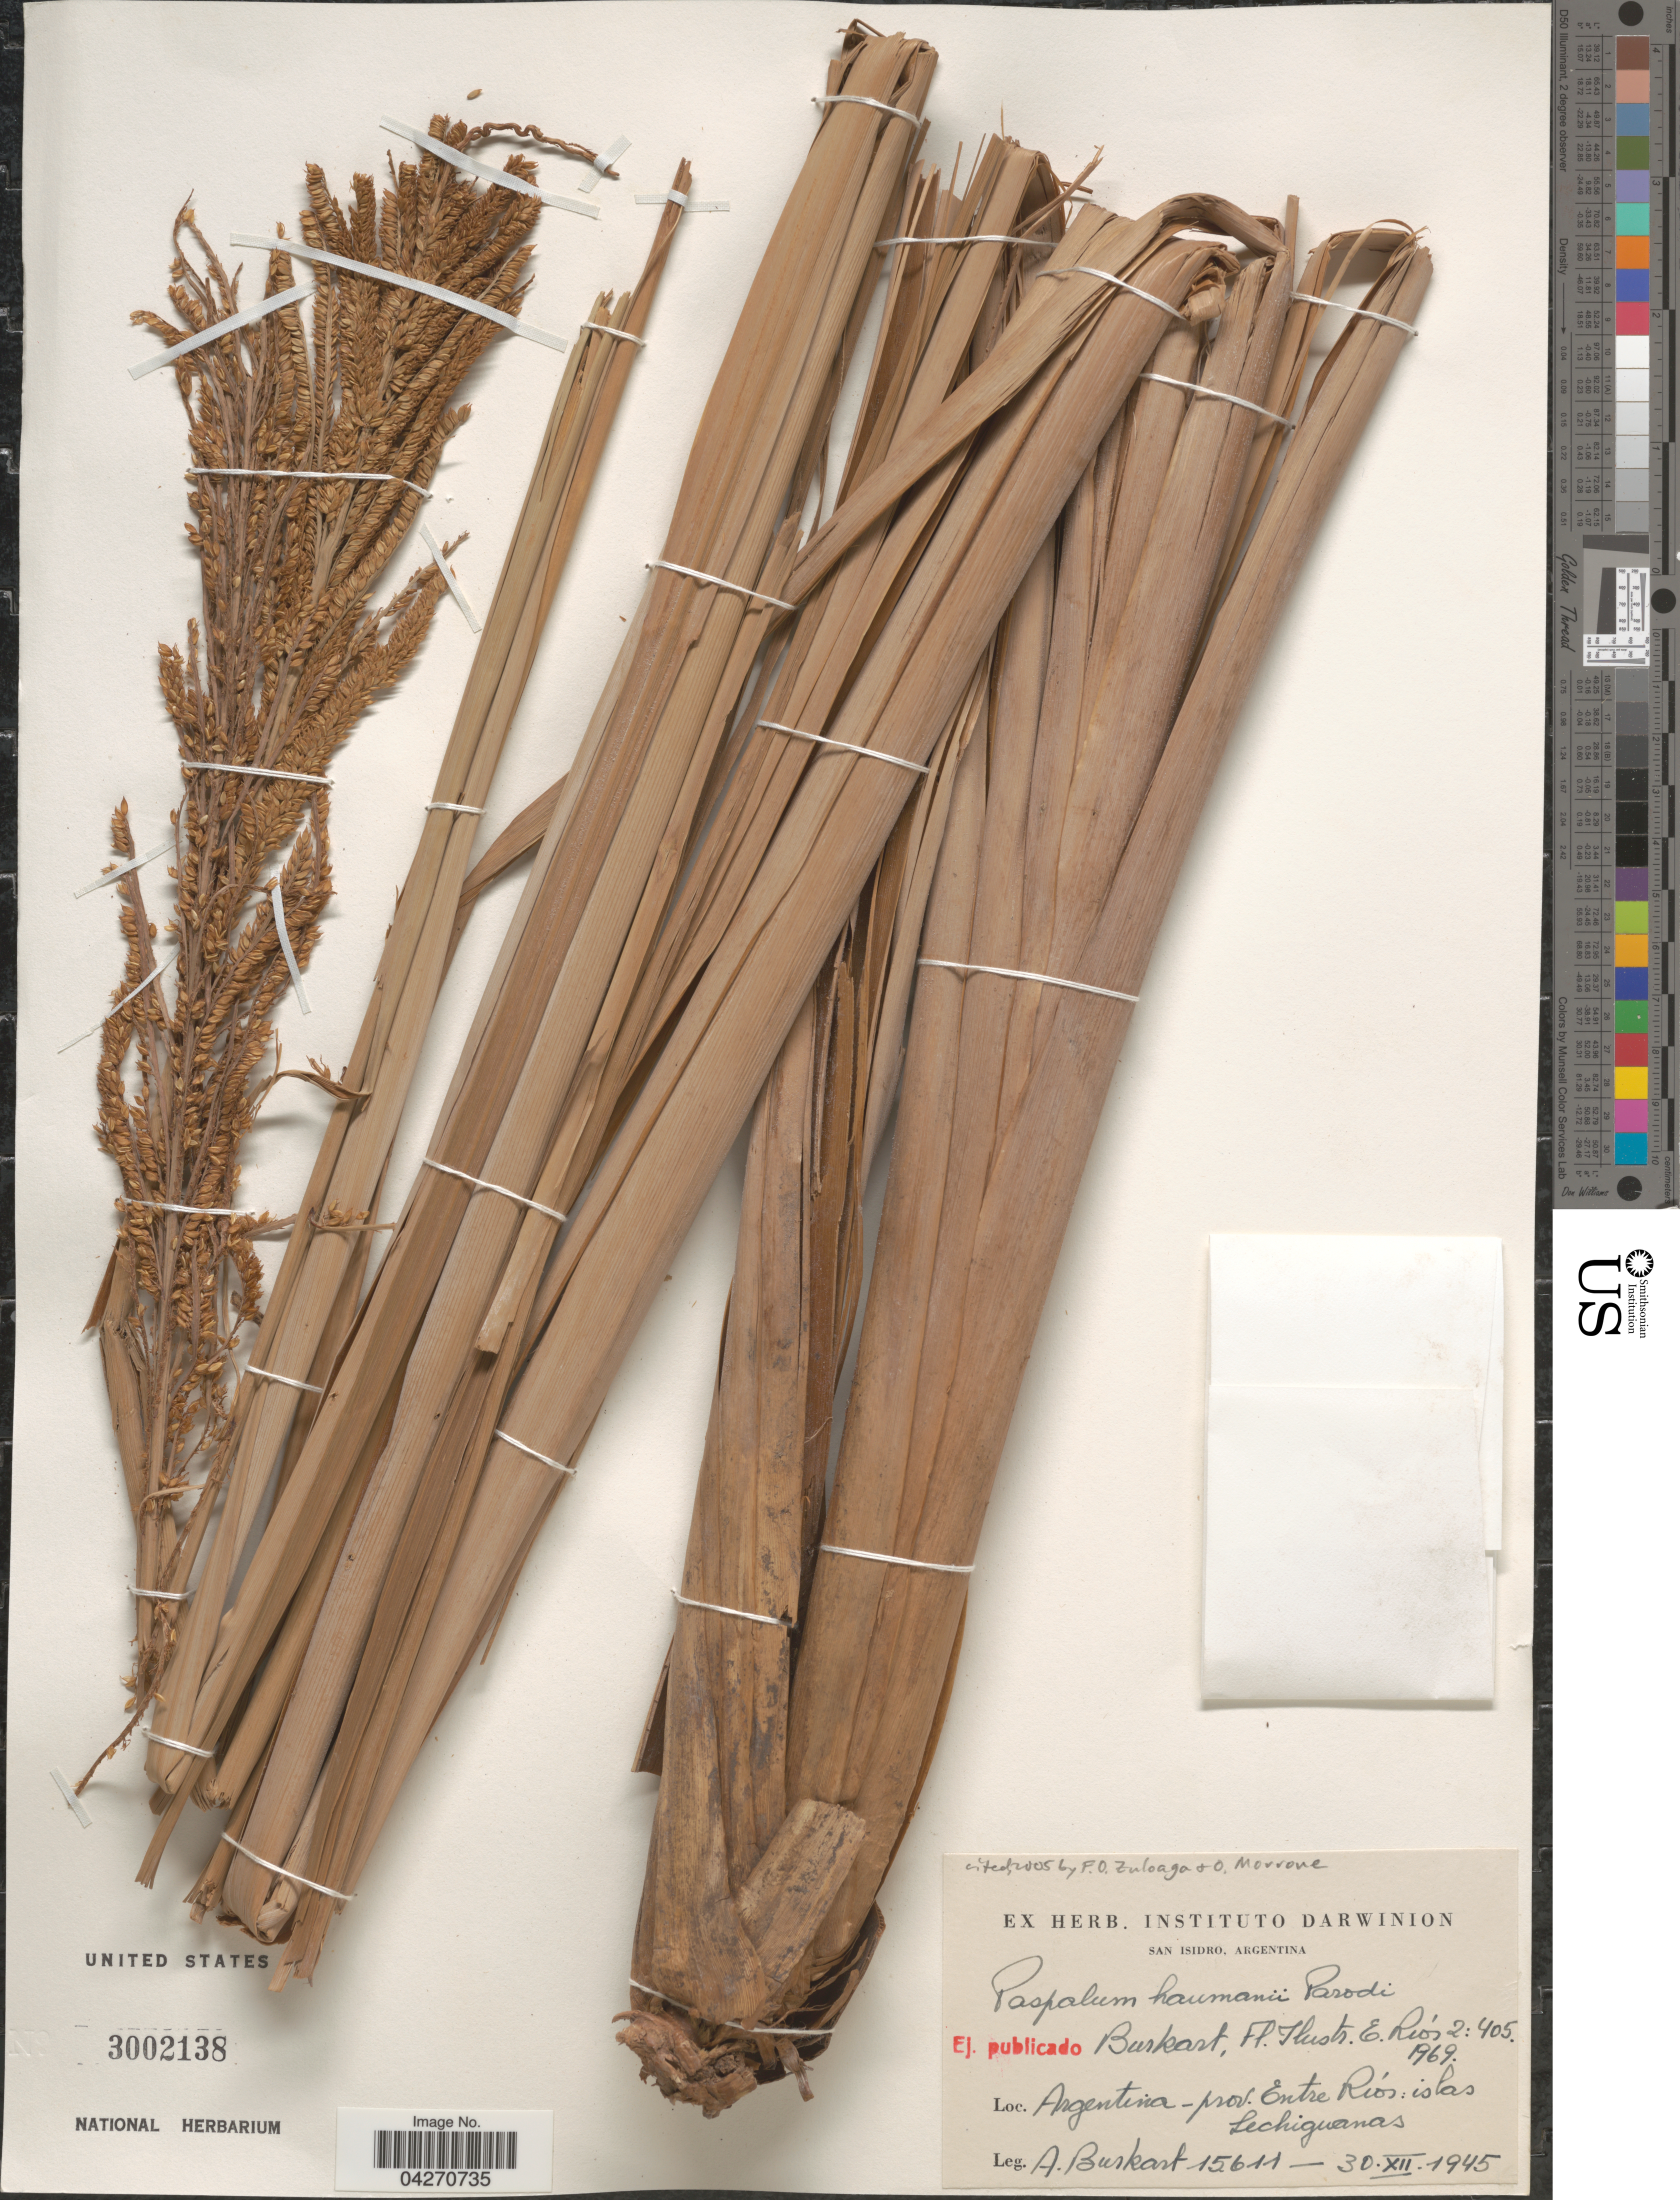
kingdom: Plantae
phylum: Tracheophyta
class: Liliopsida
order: Poales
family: Poaceae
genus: Paspalum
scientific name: Paspalum haumanii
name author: Parodi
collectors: A. E. Burkart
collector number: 15611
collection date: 1945-12-30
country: Argentina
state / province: Entre Rios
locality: Islas Lechiguanas.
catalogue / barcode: US 3002138